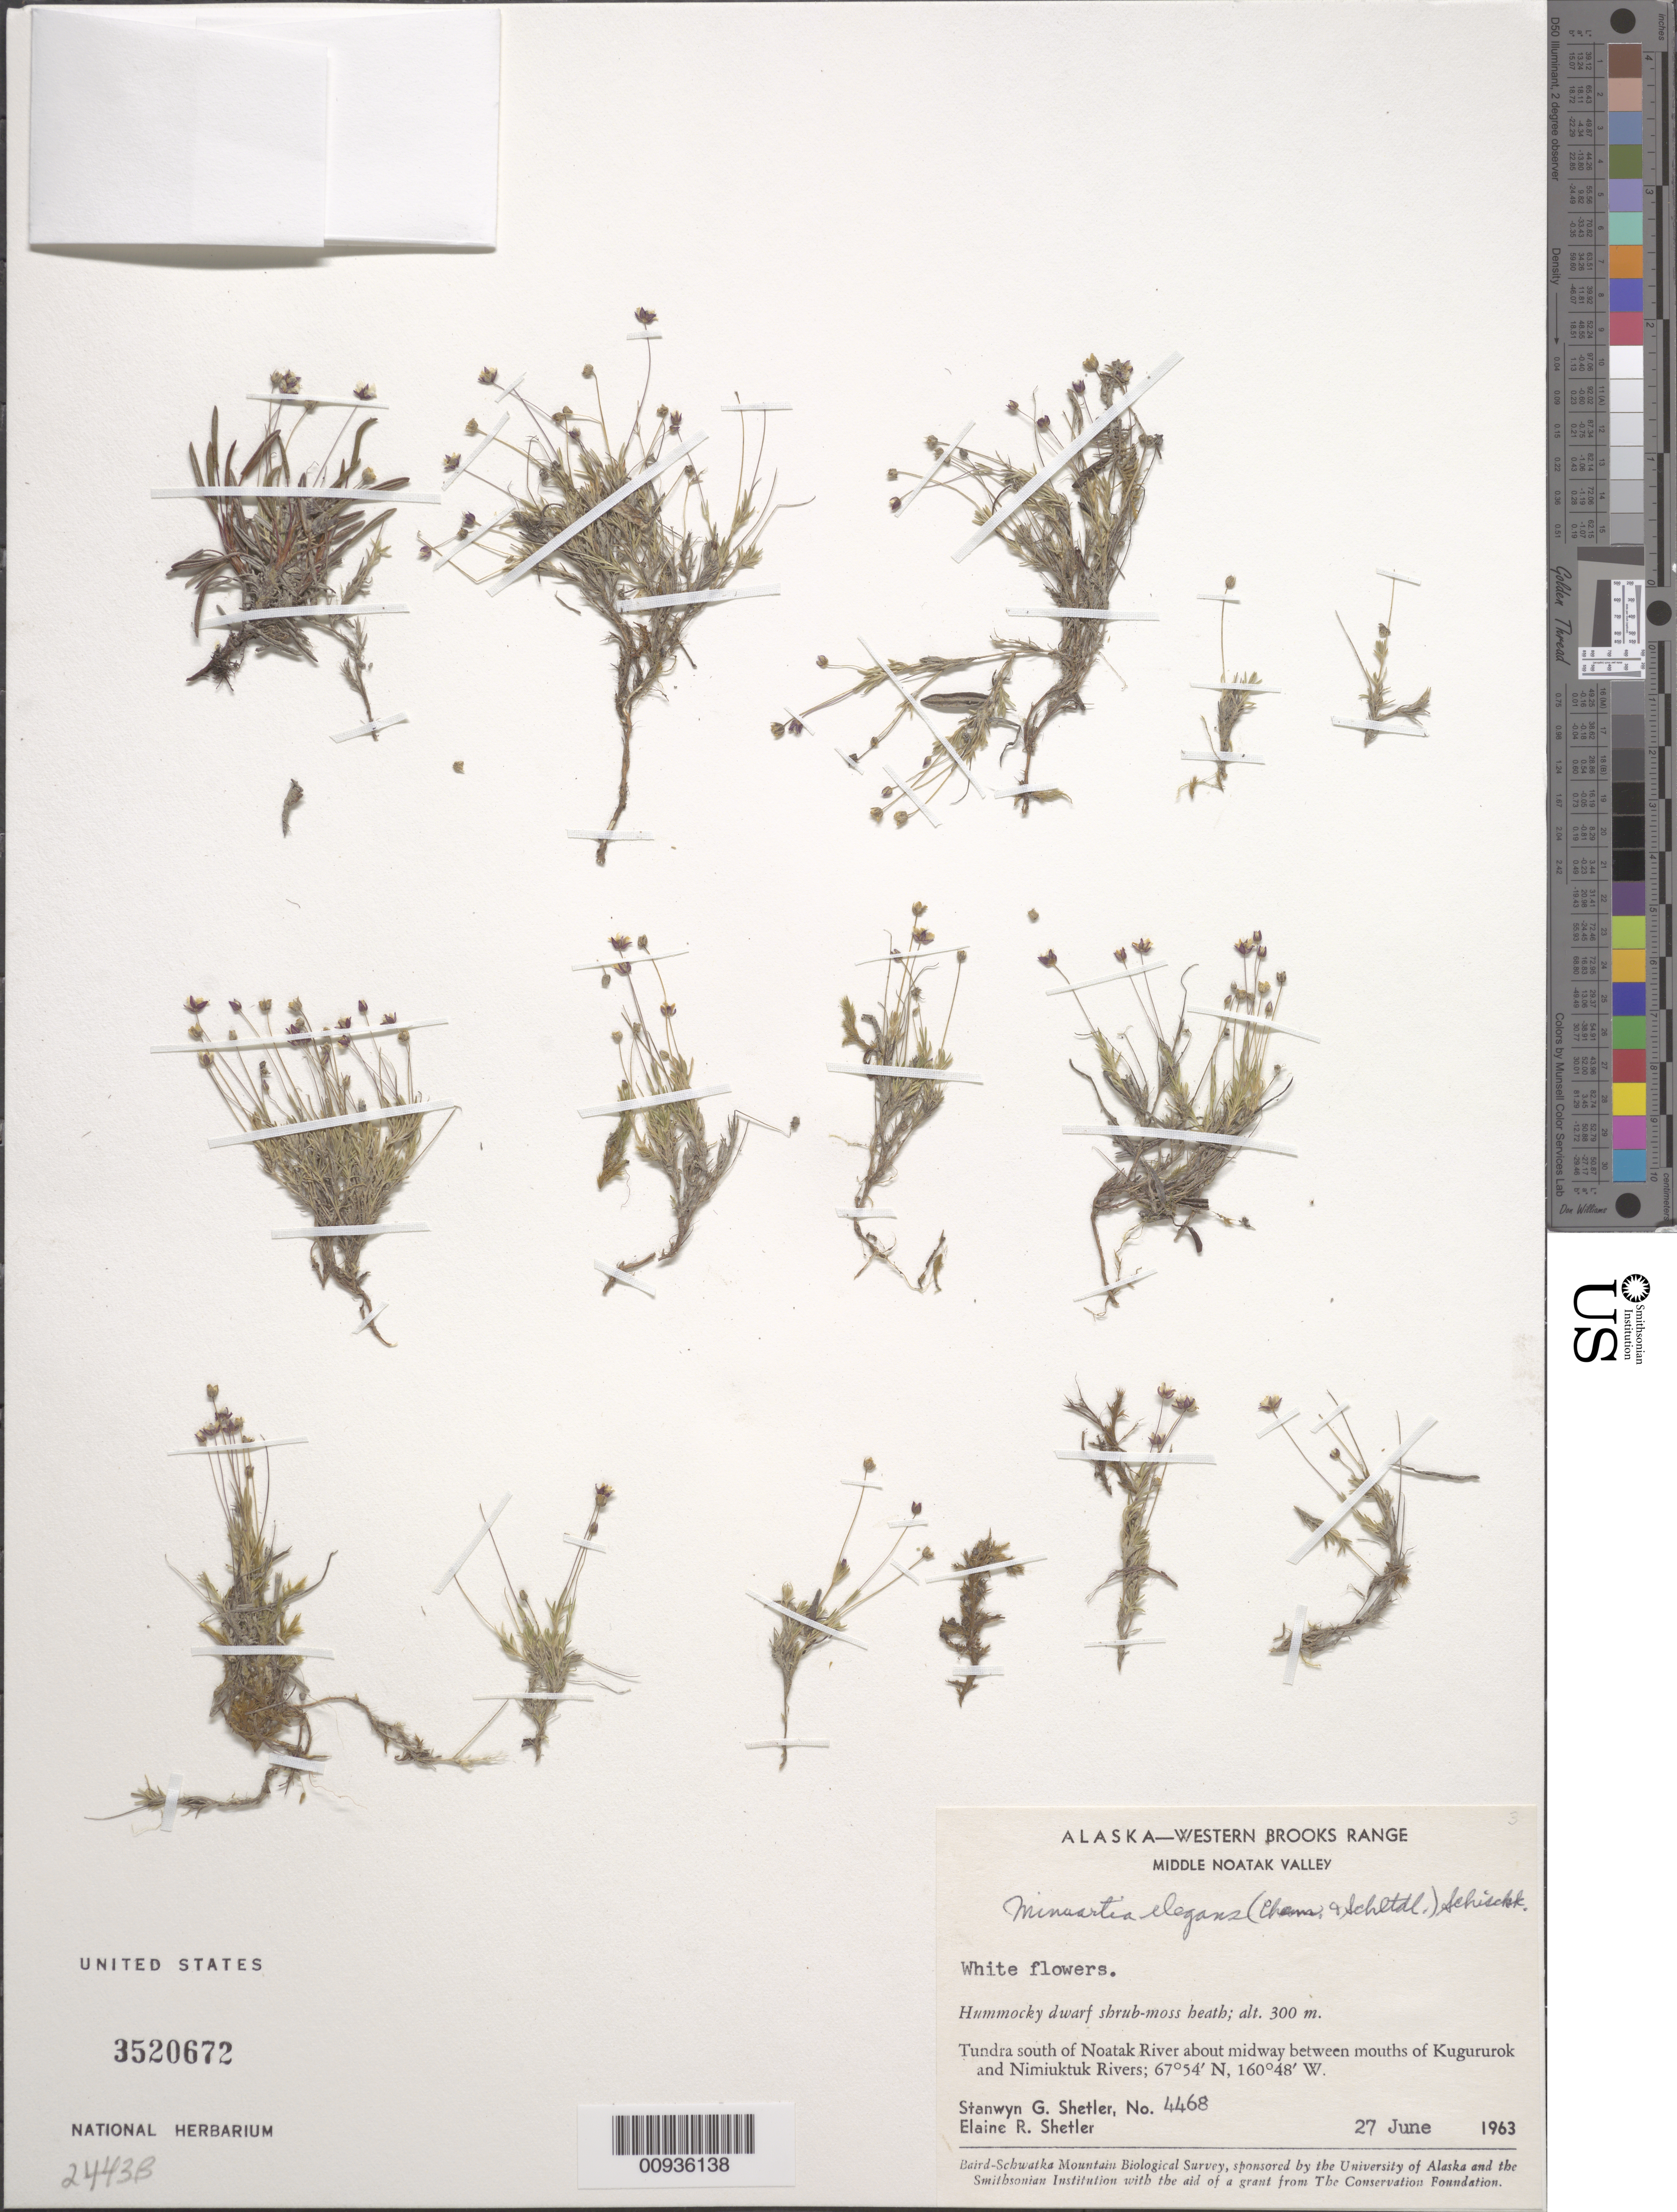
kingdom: Plantae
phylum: Tracheophyta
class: Magnoliopsida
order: Caryophyllales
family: Caryophyllaceae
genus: Minuartia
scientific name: Minuartia elegans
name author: (Cham. & Schltdl.) Schischk.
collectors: S. Shetler & E. R. Shetler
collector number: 4468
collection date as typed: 27 Jun 1963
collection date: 1963-06-27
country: United States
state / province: Alaska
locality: S of Noatak River about midway between mouths of Kugururok and Nimiuktuk Rivers. Western Brooks Range, Middle Noatak Valley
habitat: Tundra. Hummocky dwarf shrub-moss heath.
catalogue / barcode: US 3520672